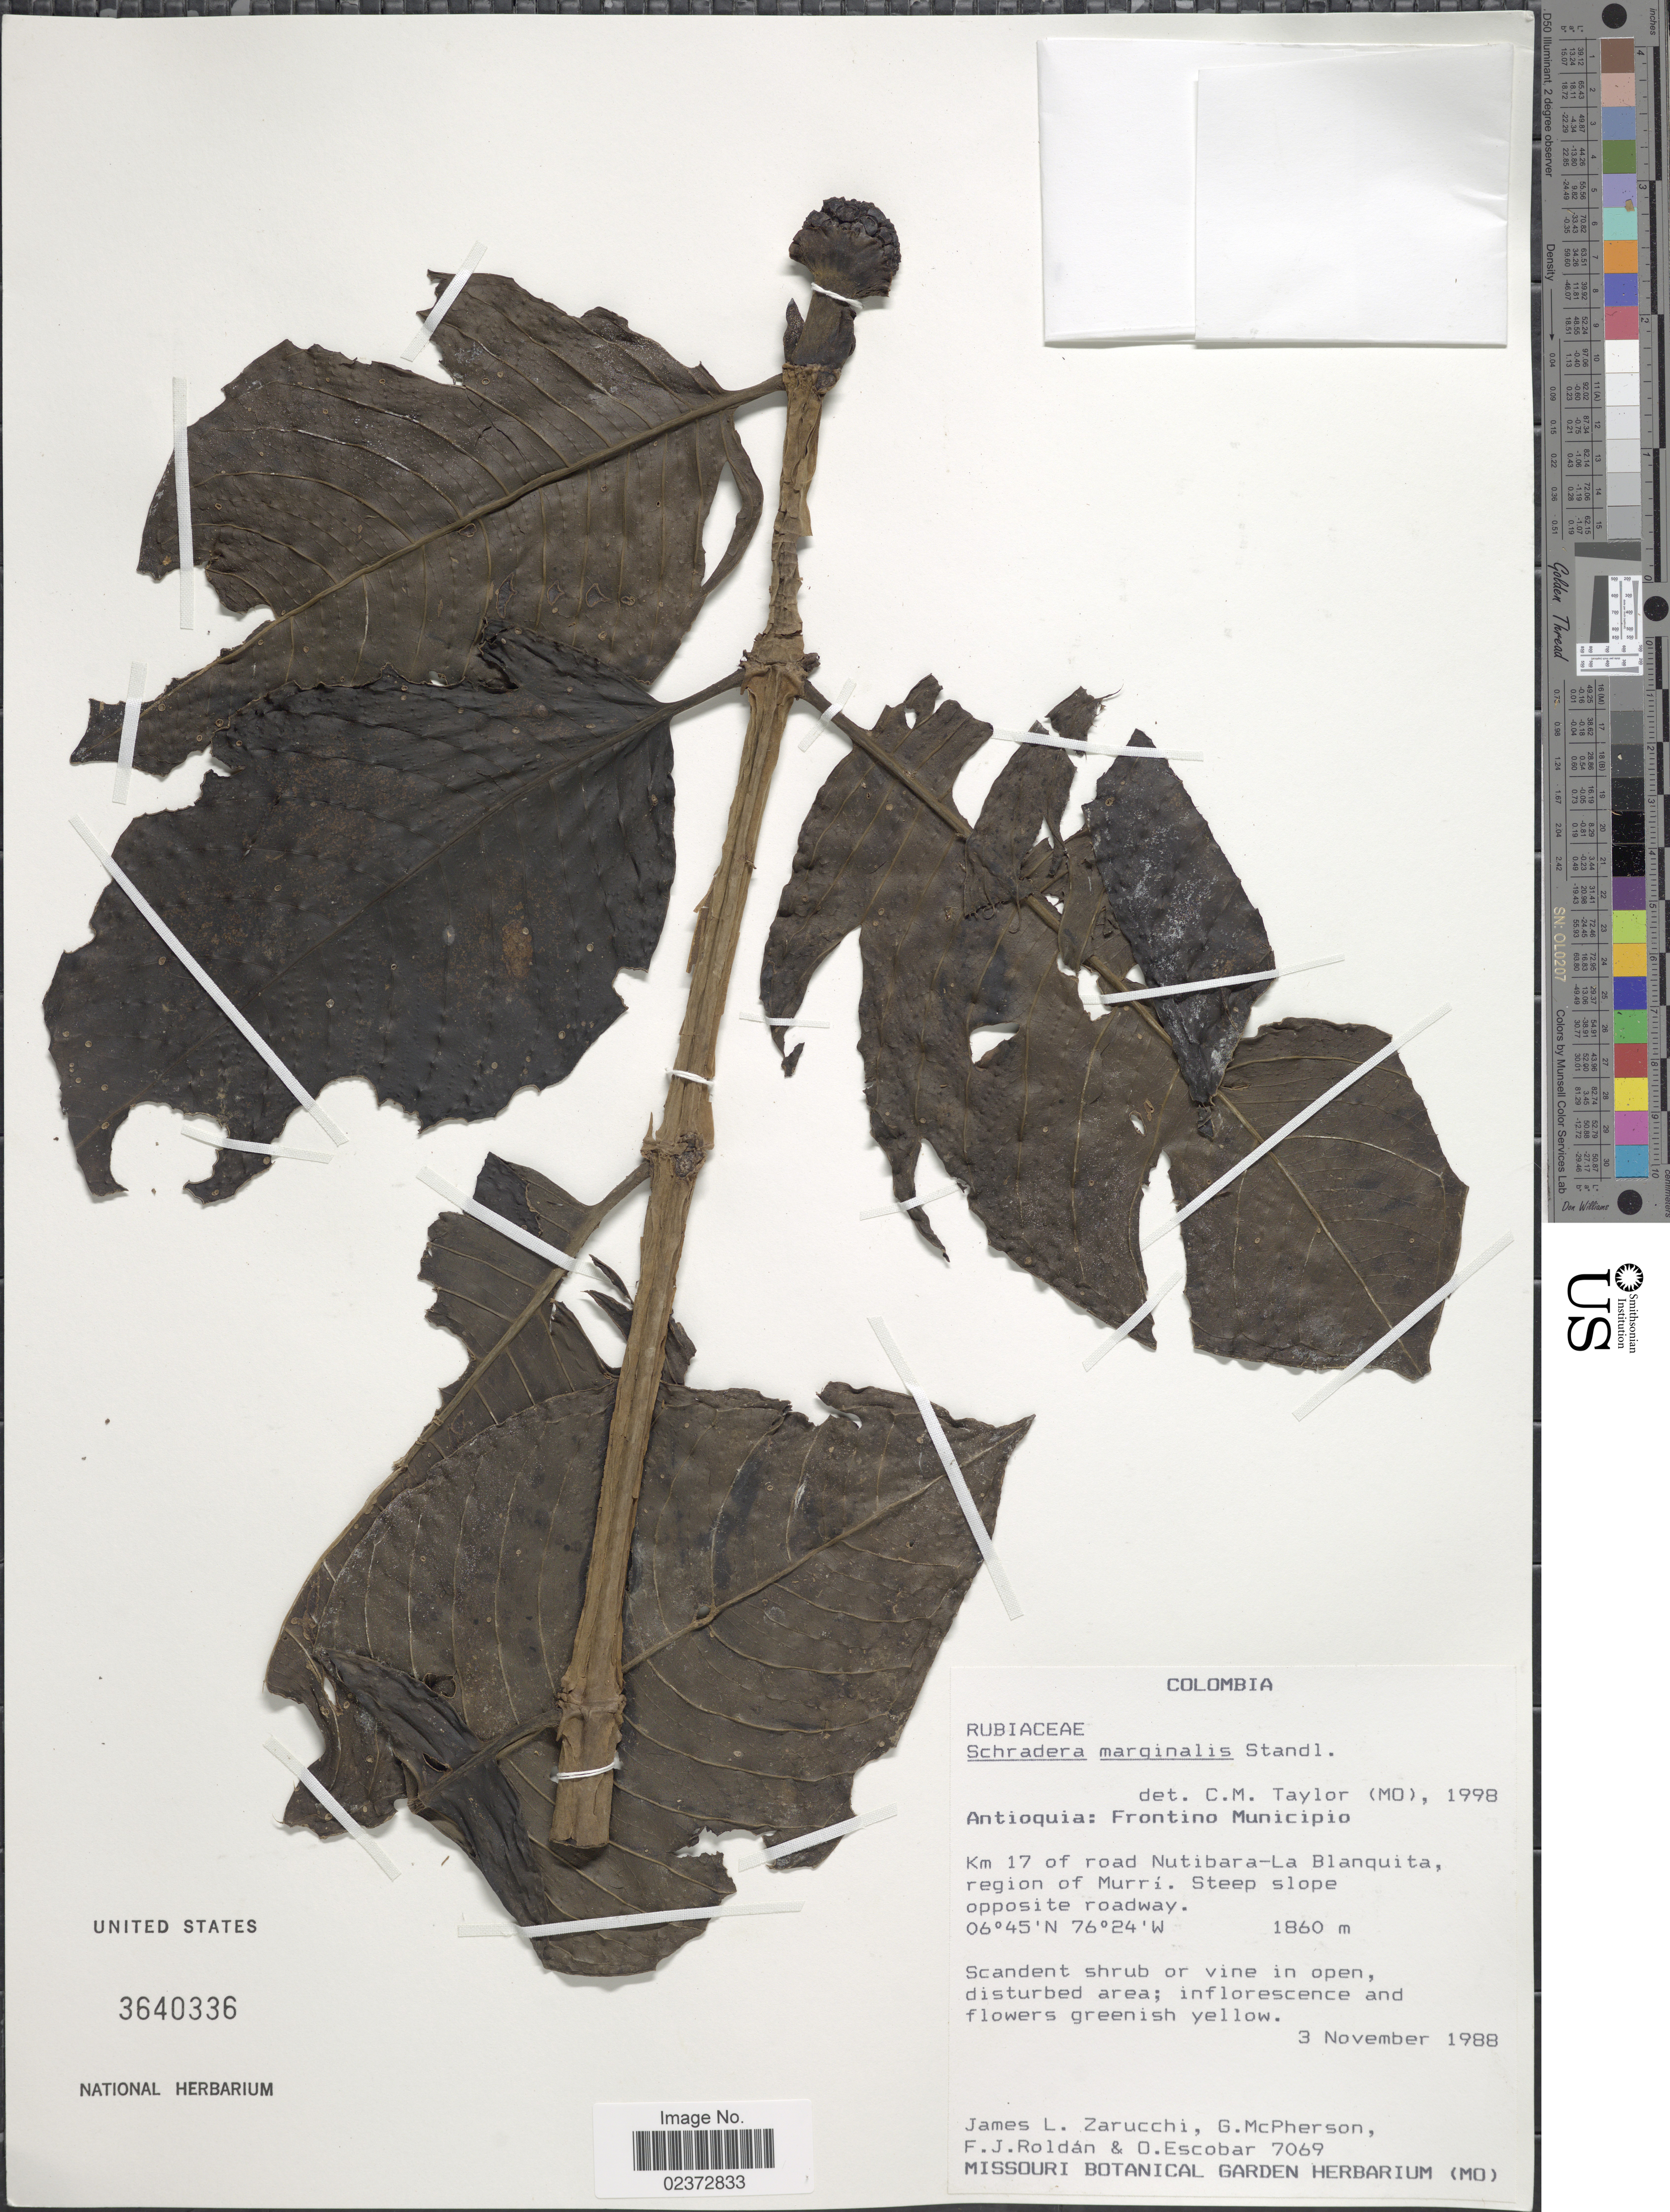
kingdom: Plantae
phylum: Tracheophyta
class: Magnoliopsida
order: Gentianales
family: Rubiaceae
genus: Schradera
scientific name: Schradera marginalis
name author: Standl. in W.A. Archer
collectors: J. L. Zarucchi, G. McPherson, F. J. Roldán & O. Escobar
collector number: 7069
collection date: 1988-11-03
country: Colombia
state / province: Antioquia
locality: Frontino Municipio, Km 17 of road Nutibara-La Blanquita, region of Murri. Steep slope opposite roadway.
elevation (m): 1860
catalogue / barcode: US 3640336